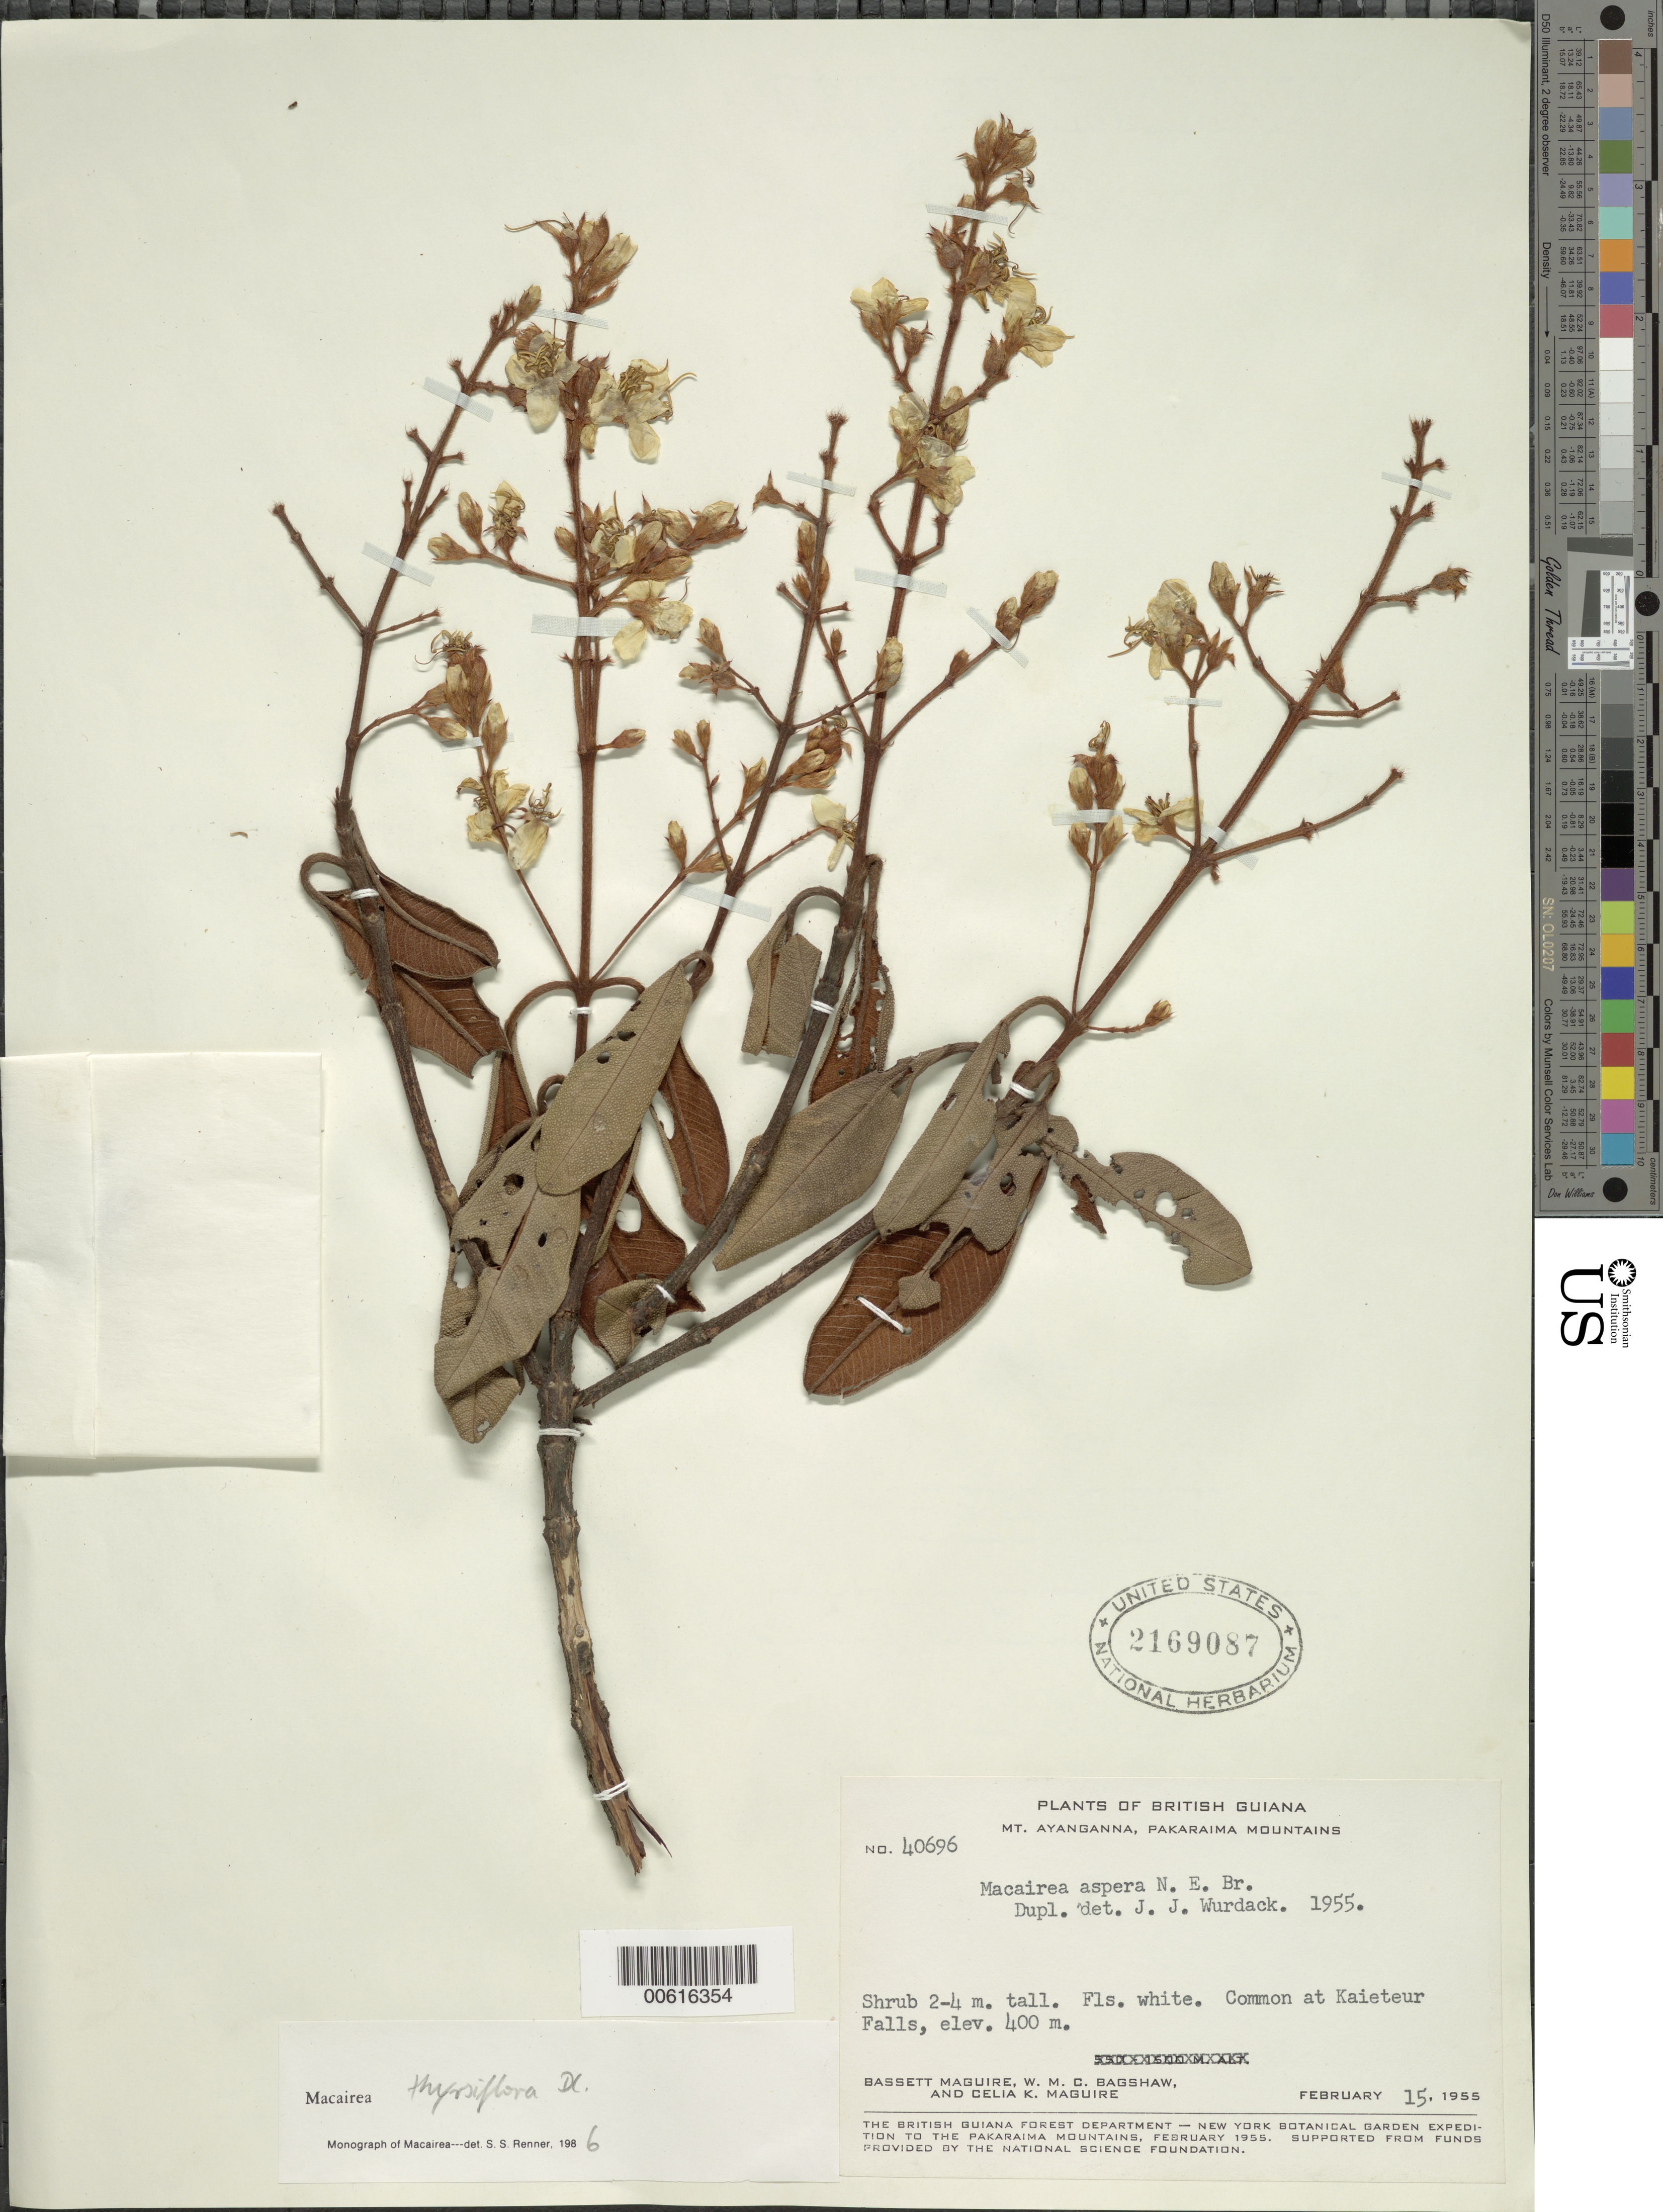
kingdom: Plantae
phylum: Tracheophyta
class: Magnoliopsida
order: Myrtales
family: Melastomataceae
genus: Macairea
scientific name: Macairea aspera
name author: N.E. Br.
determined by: Nunes da Silva, Diego, (RB), Jardim Botanico do Rio de Janeiro - Herbario (BRAZIL)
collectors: B. Maguire, W. Bagshaw & C. K. Maguire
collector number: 40696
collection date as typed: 15-Feb-55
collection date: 1955-02-15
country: Guyana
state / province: Potaro-Siparuni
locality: Kaieteur Falls, Potaro R.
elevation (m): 400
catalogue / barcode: US 2169087